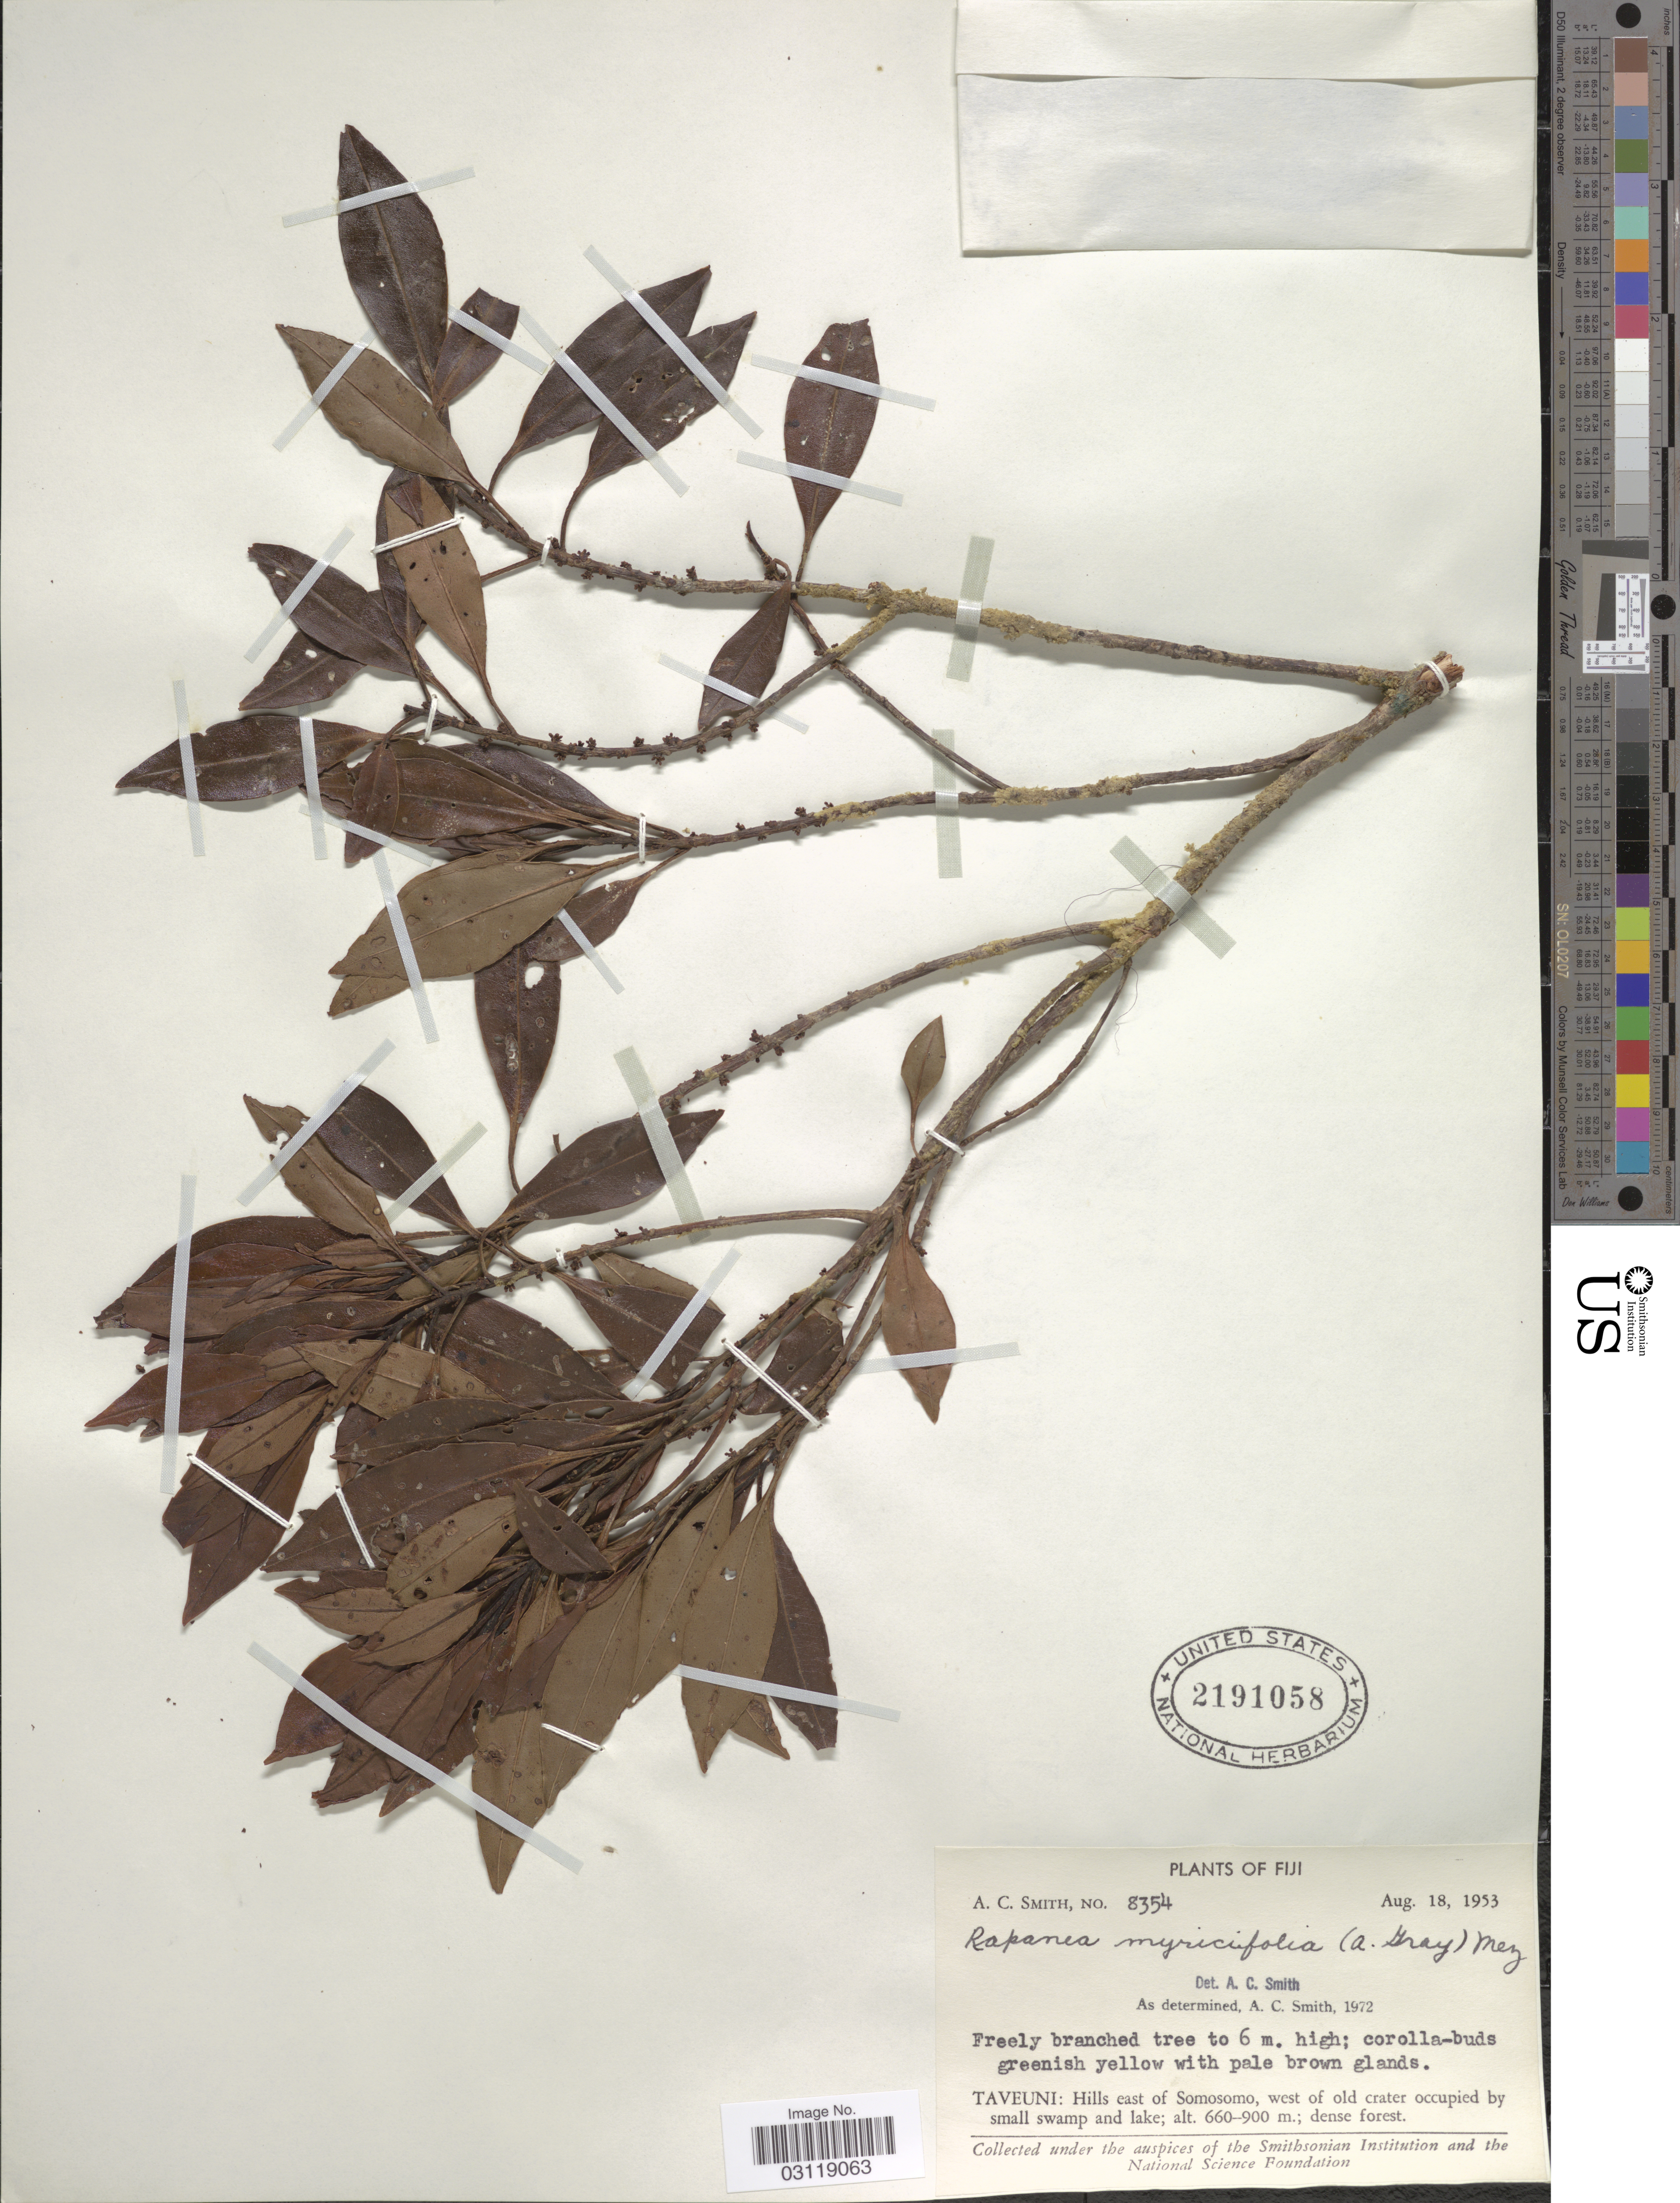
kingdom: Plantae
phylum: Tracheophyta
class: Magnoliopsida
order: Ericales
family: Primulaceae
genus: Rapanea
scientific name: Rapanea myricifolia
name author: (A. Gray) Mez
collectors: A. C. Smith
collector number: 8354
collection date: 1953-08-18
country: Fiji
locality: Taveuni: Hills east of Somosomo, west of old crater occupied by small swamp and lake.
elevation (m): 660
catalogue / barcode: US 2191058